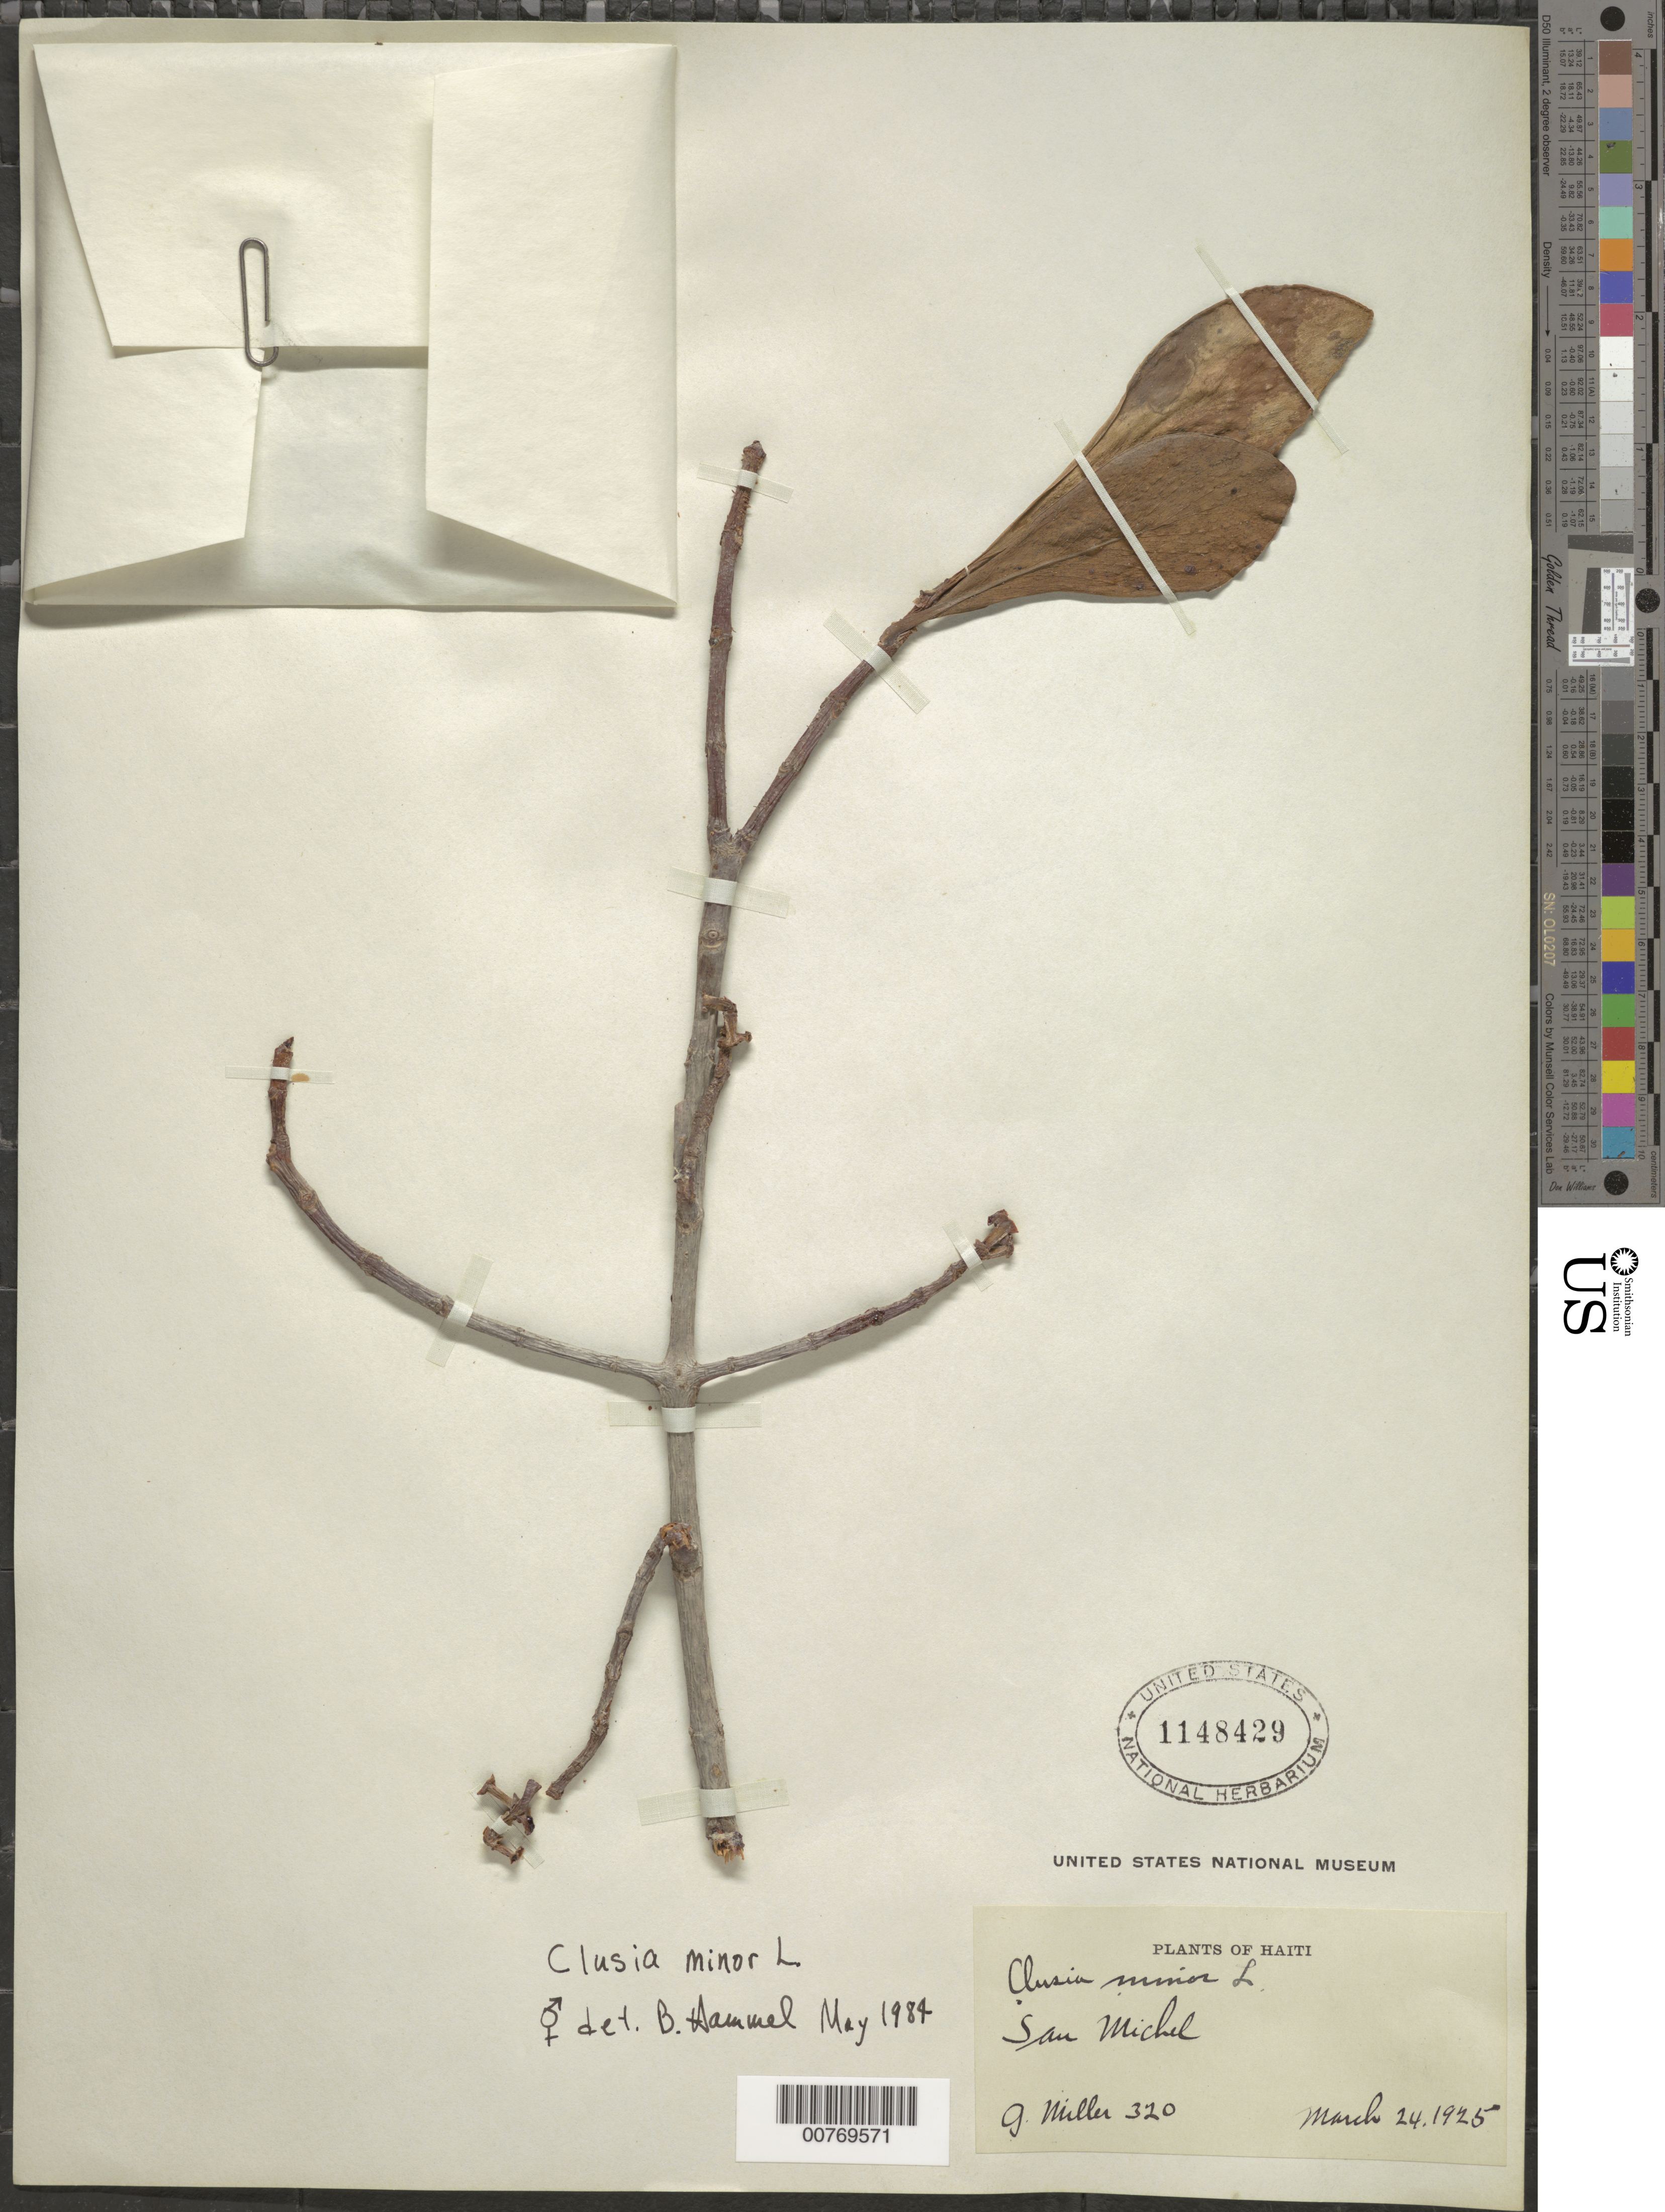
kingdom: Plantae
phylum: Tracheophyta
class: Magnoliopsida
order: Malpighiales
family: Clusiaceae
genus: Clusia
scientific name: Clusia minor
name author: L.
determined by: Hammel, Barry E., (MO), Missouri Botanical Garden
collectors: G. Miller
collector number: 320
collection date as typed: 24 Mar 1925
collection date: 1925-03-24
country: Haiti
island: Hispaniola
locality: San Michel.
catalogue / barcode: US 1148429